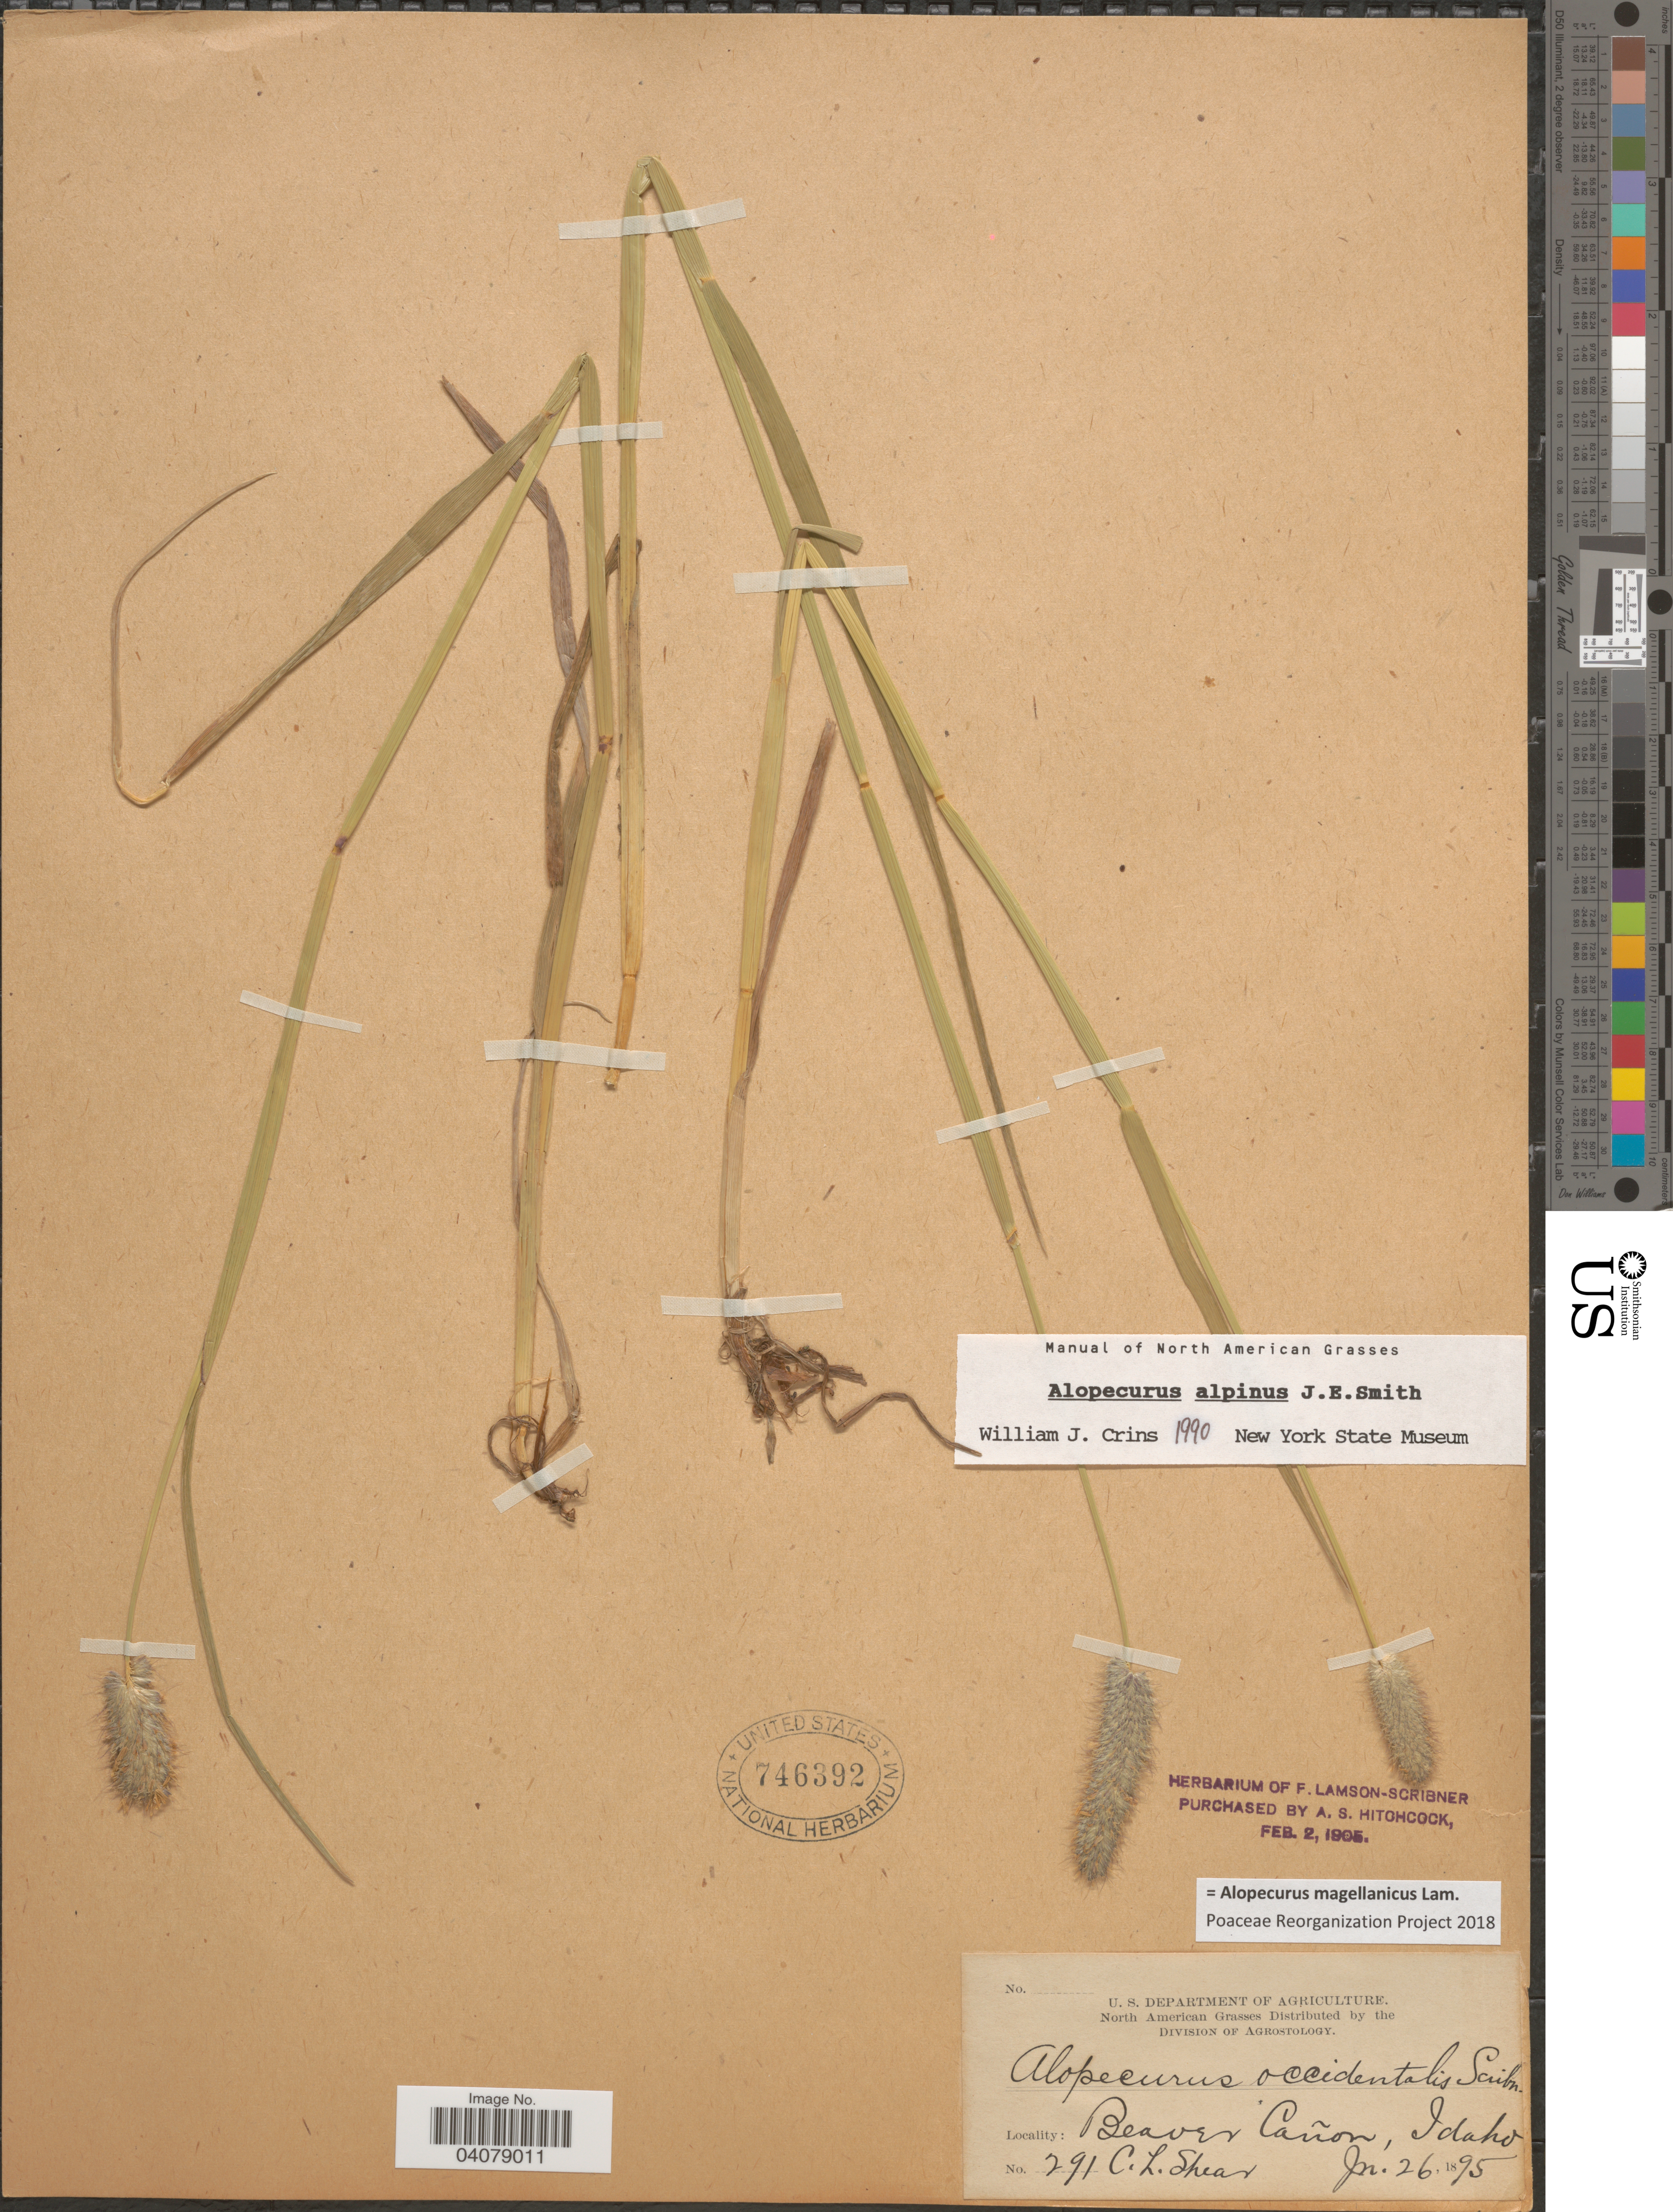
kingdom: Plantae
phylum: Tracheophyta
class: Liliopsida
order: Poales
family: Poaceae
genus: Alopecurus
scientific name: Alopecurus magellanicus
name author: Lam.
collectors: C. L. Shear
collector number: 291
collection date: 1895-06-26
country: United States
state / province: Idaho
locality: Beaver Cañon.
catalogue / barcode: US 746392